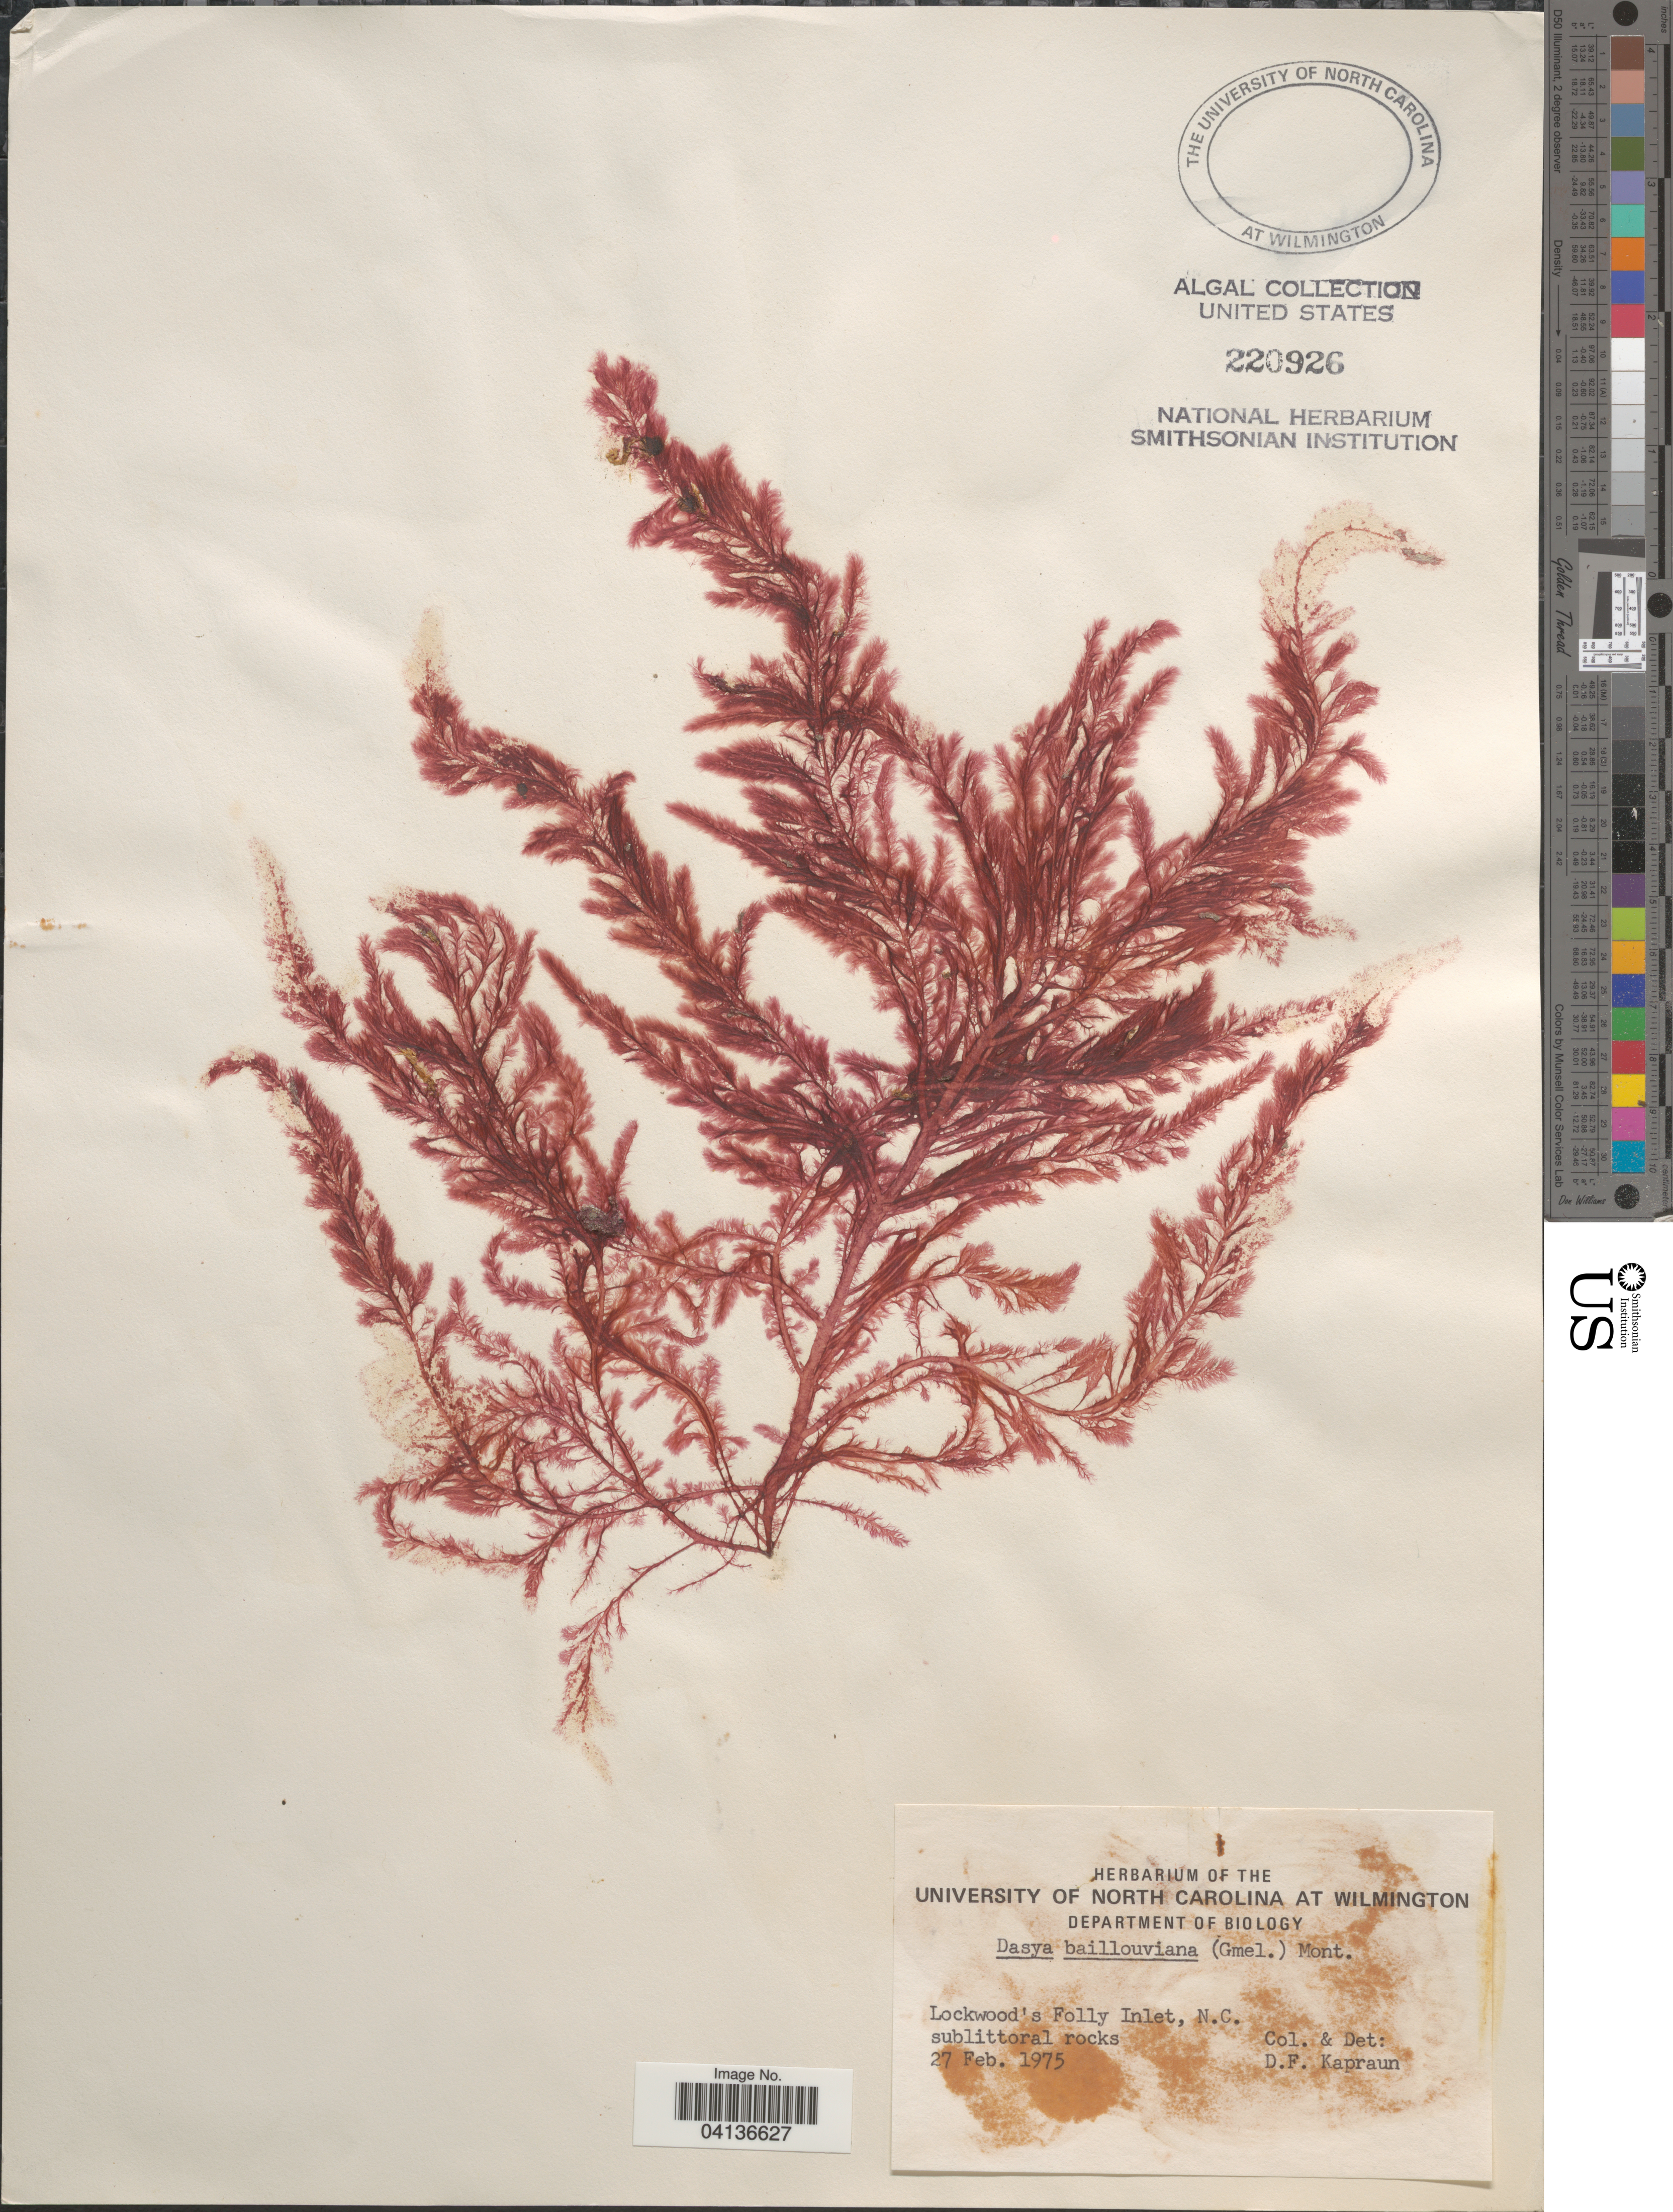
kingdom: Plantae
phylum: Rhodophyta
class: Florideophyceae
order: Ceramiales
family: Dasyaceae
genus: Dasya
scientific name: Dasya pedicellata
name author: (C. Agardh) C. Agardh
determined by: Algae name updating Project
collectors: D. F. Kapraun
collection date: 1975-02-27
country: United States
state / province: North Carolina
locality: Lockwood's Folly Inlet.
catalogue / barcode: US 220926